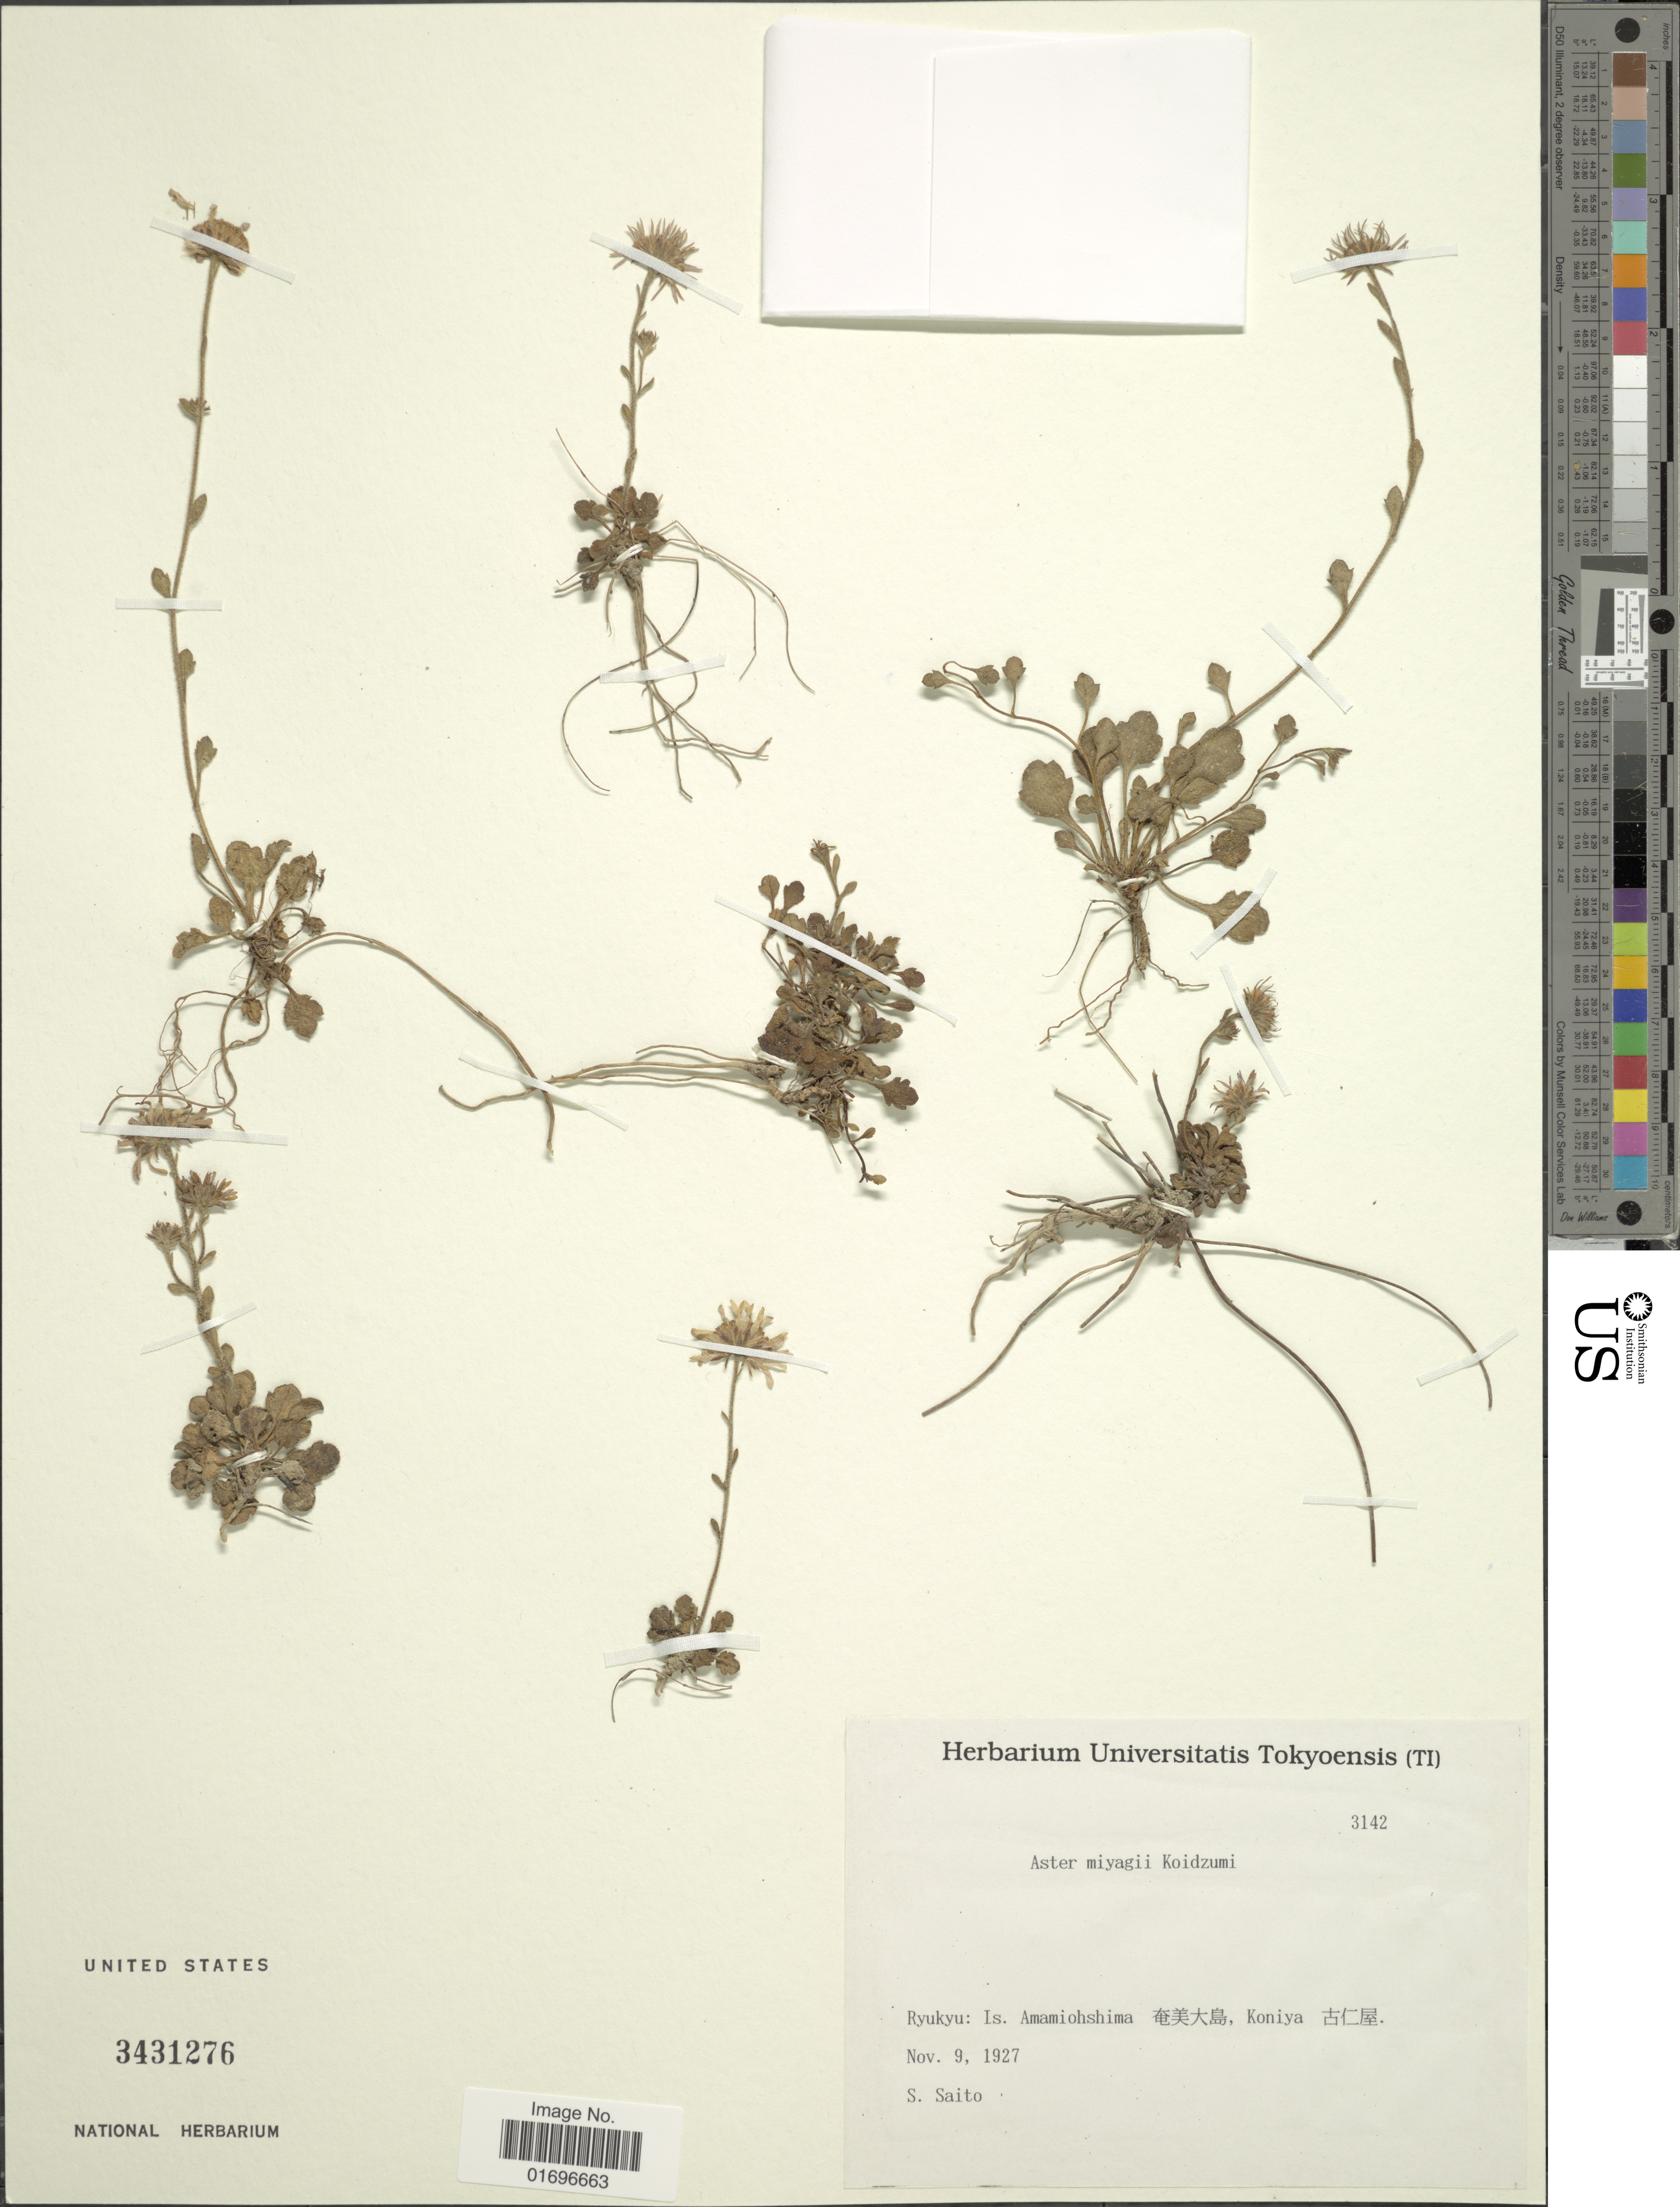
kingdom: Plantae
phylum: Tracheophyta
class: Magnoliopsida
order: Asterales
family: Asteraceae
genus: Aster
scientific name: Aster miyagii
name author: Koidz.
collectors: S. Saito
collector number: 3142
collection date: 1927-11-09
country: Japan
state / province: Okinawa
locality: Ryukyu: Is. Amamiohshima [Foreign script], Koniya [Foreign script]